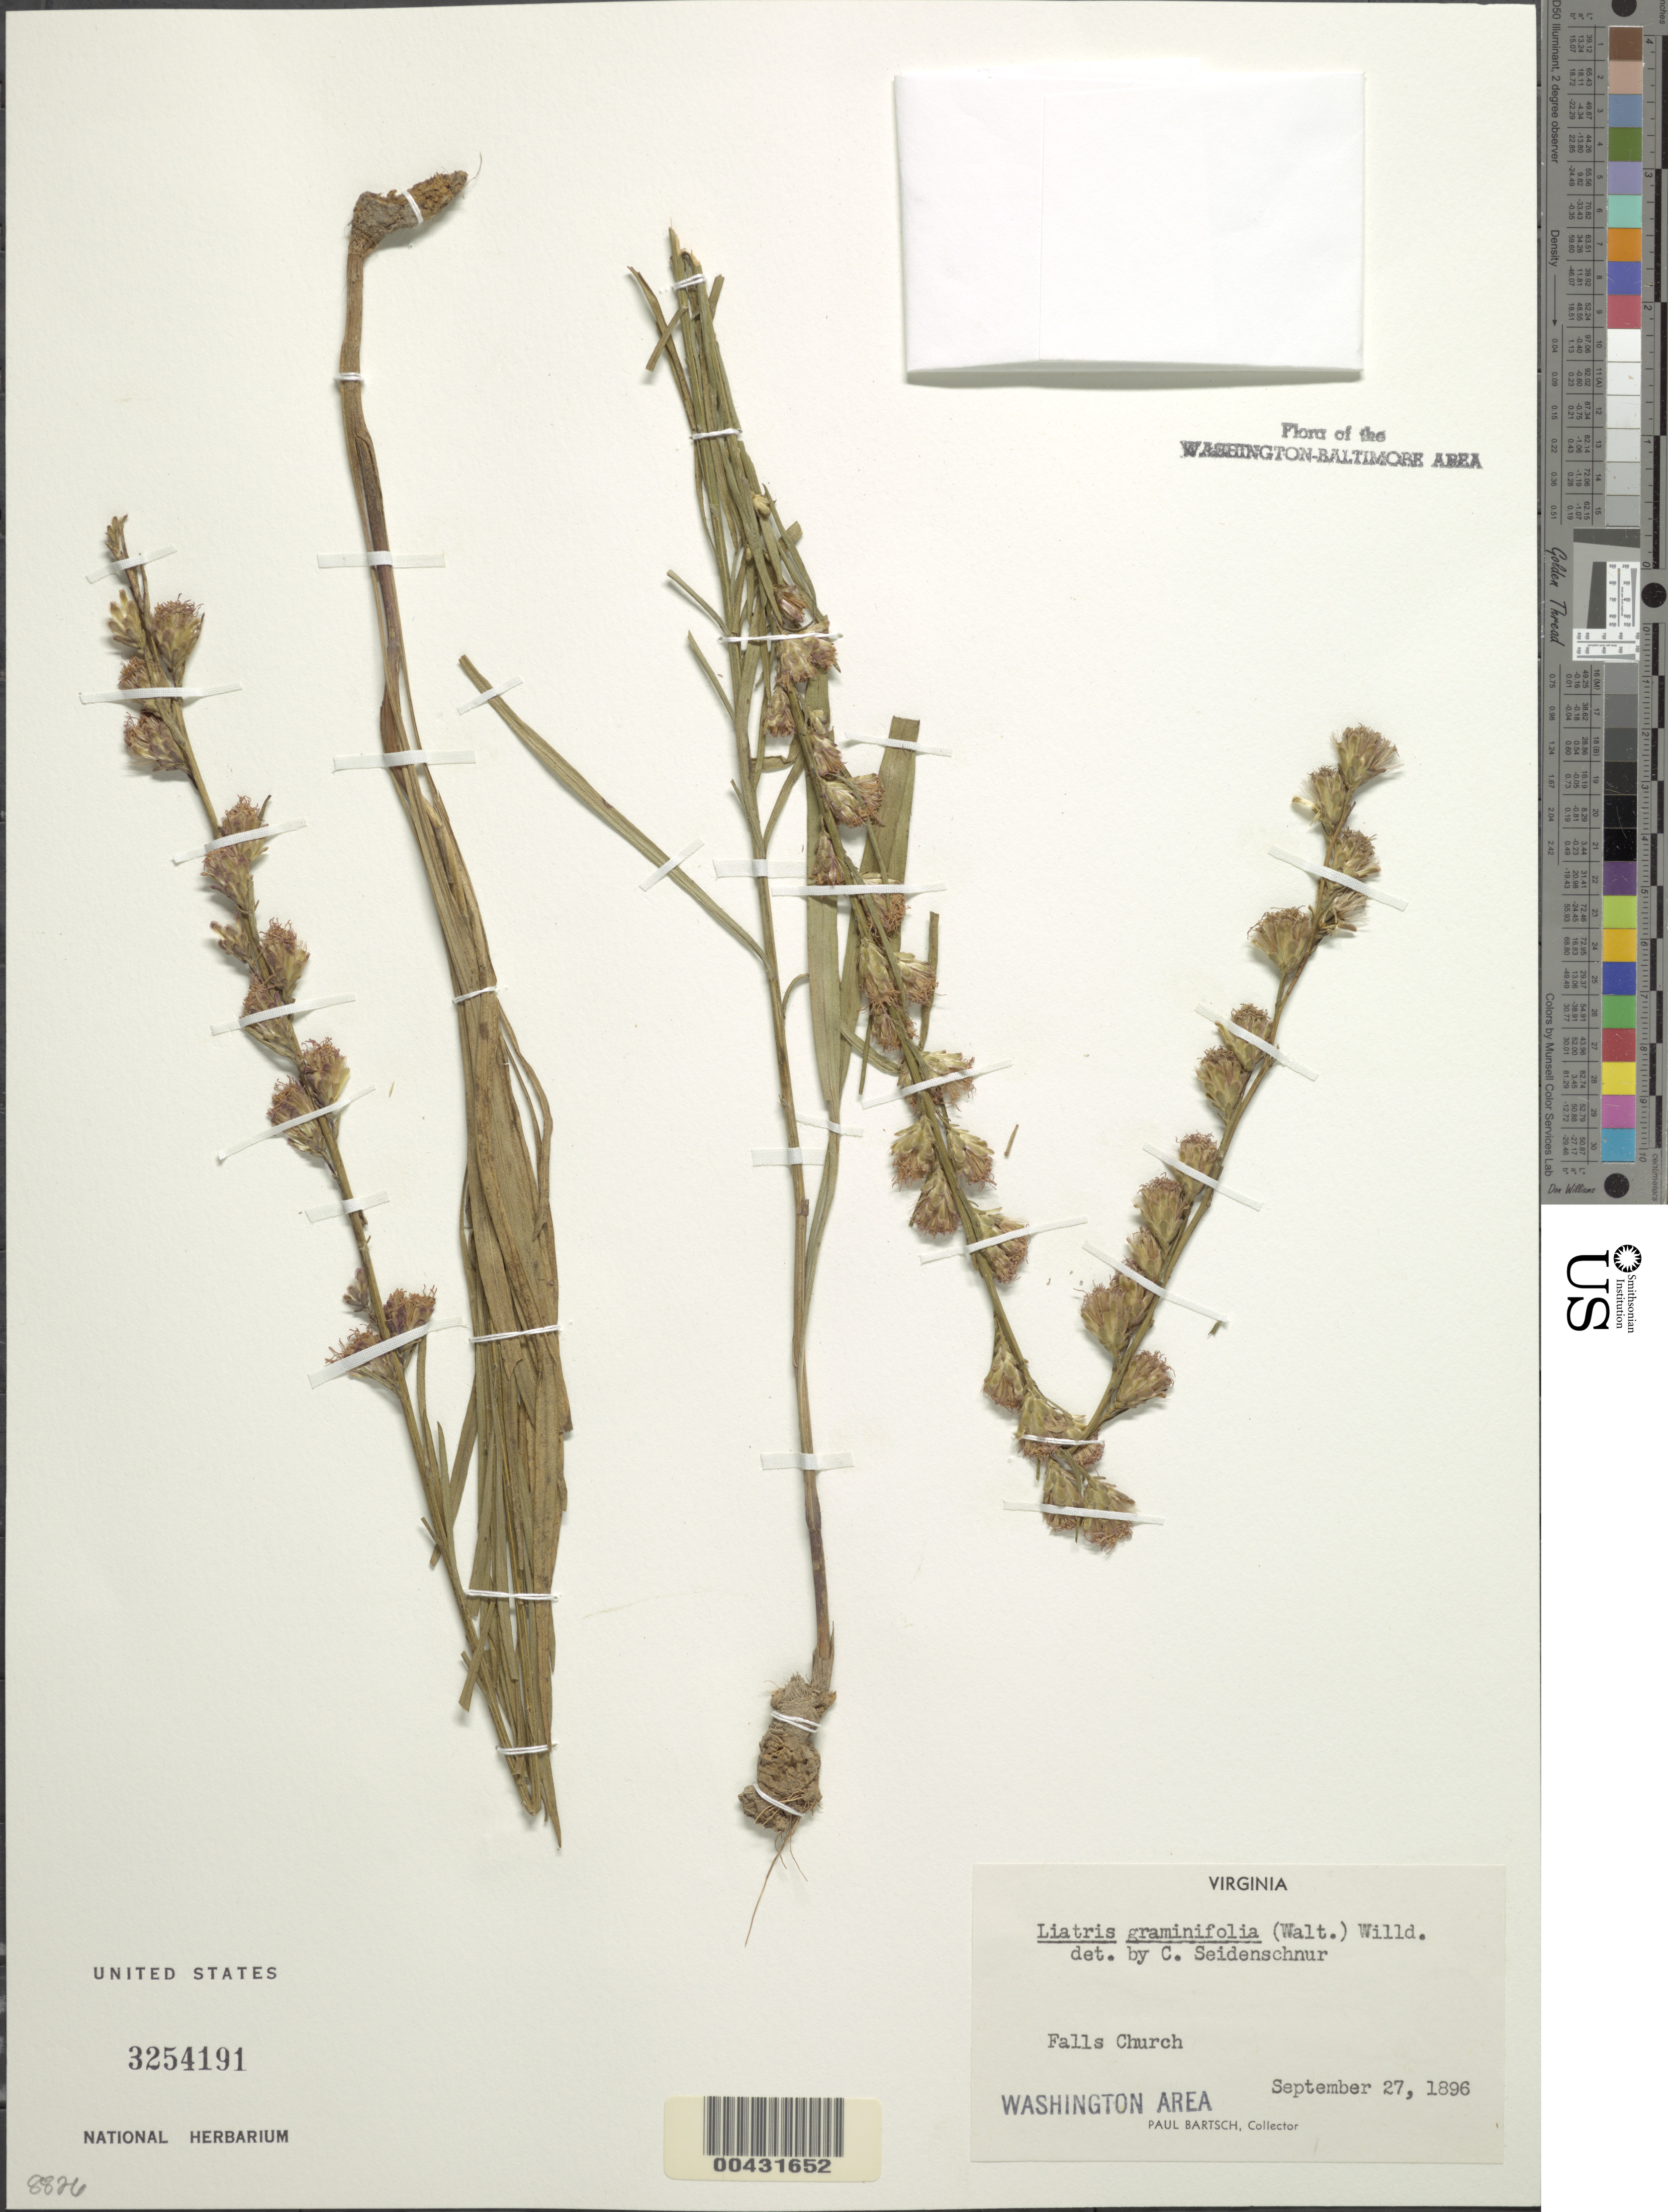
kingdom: Plantae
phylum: Tracheophyta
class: Magnoliopsida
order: Asterales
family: Asteraceae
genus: Liatris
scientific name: Liatris pilosa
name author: (Aiton) Willd.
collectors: P. Bartsch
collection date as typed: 27 Sep 1946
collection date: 1946-09-27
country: United States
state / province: Virginia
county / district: City of Falls Church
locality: Falls Church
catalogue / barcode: US 3254191